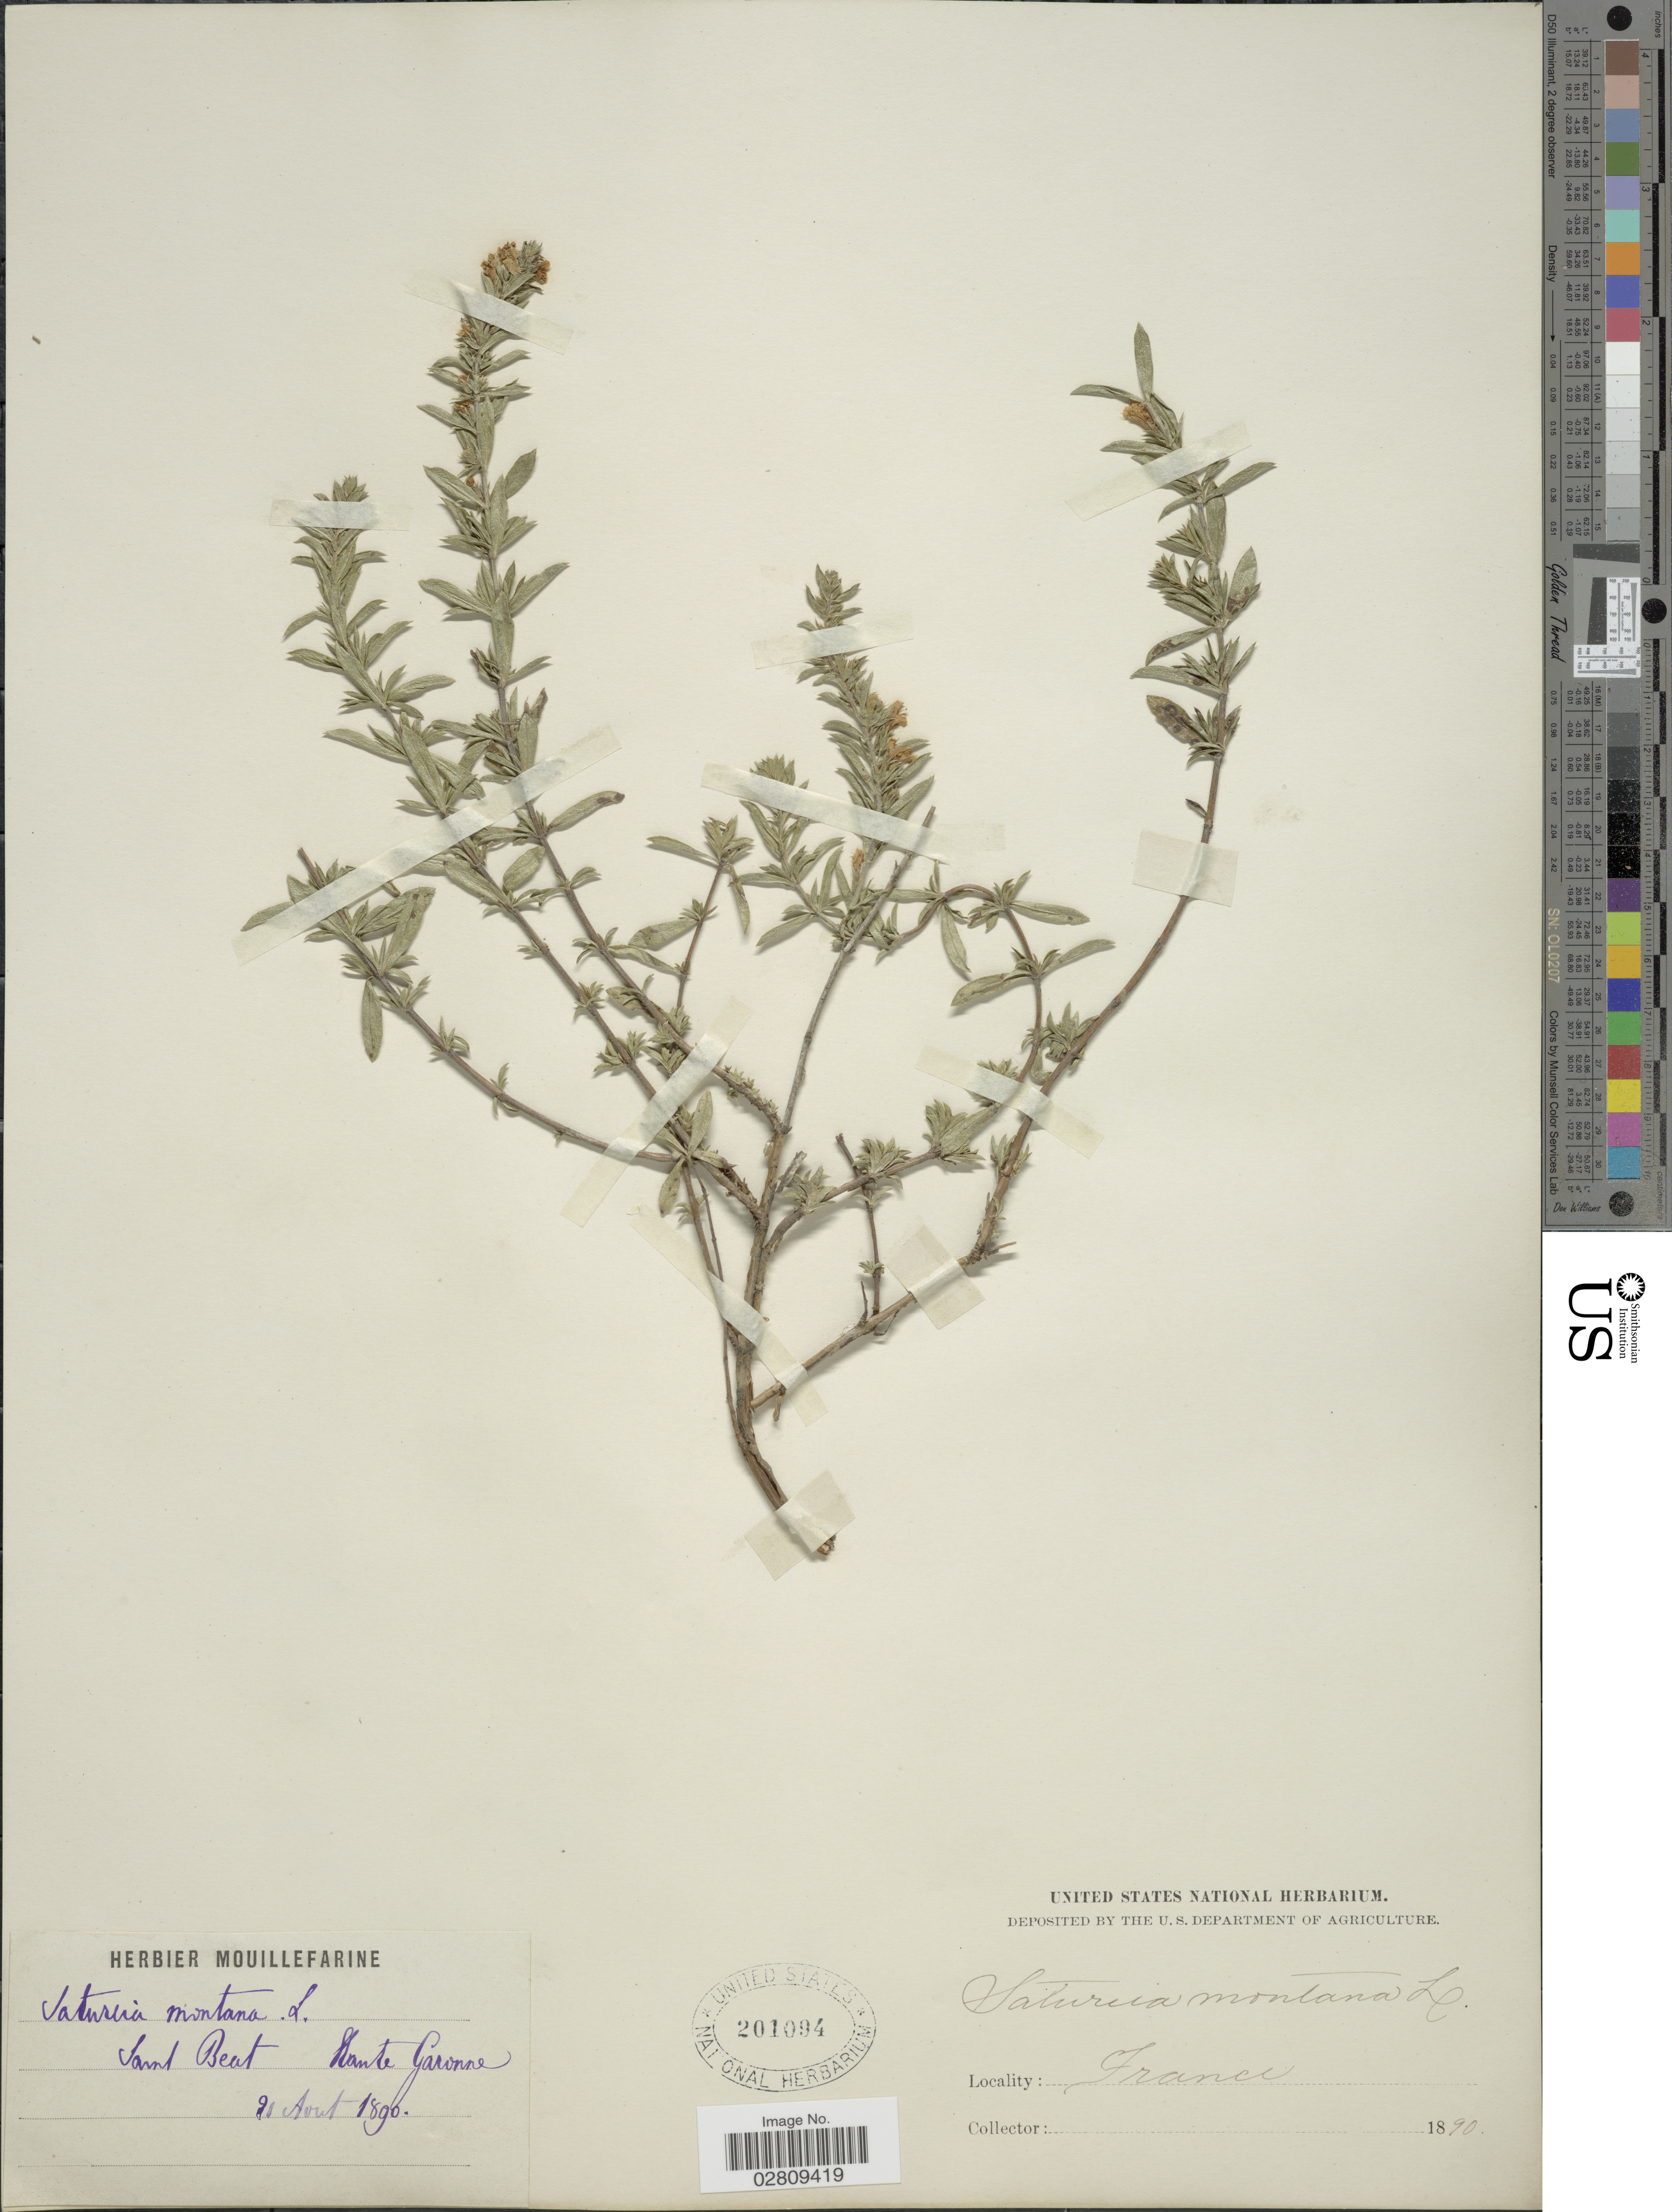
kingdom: Plantae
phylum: Tracheophyta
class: Magnoliopsida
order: Lamiales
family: Lamiaceae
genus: Satureja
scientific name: Satureja montana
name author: L.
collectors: ex herb. Mouillefarine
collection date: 1890-08-21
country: France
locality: Saint Beat. Haute Garonne.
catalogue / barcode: US 201094